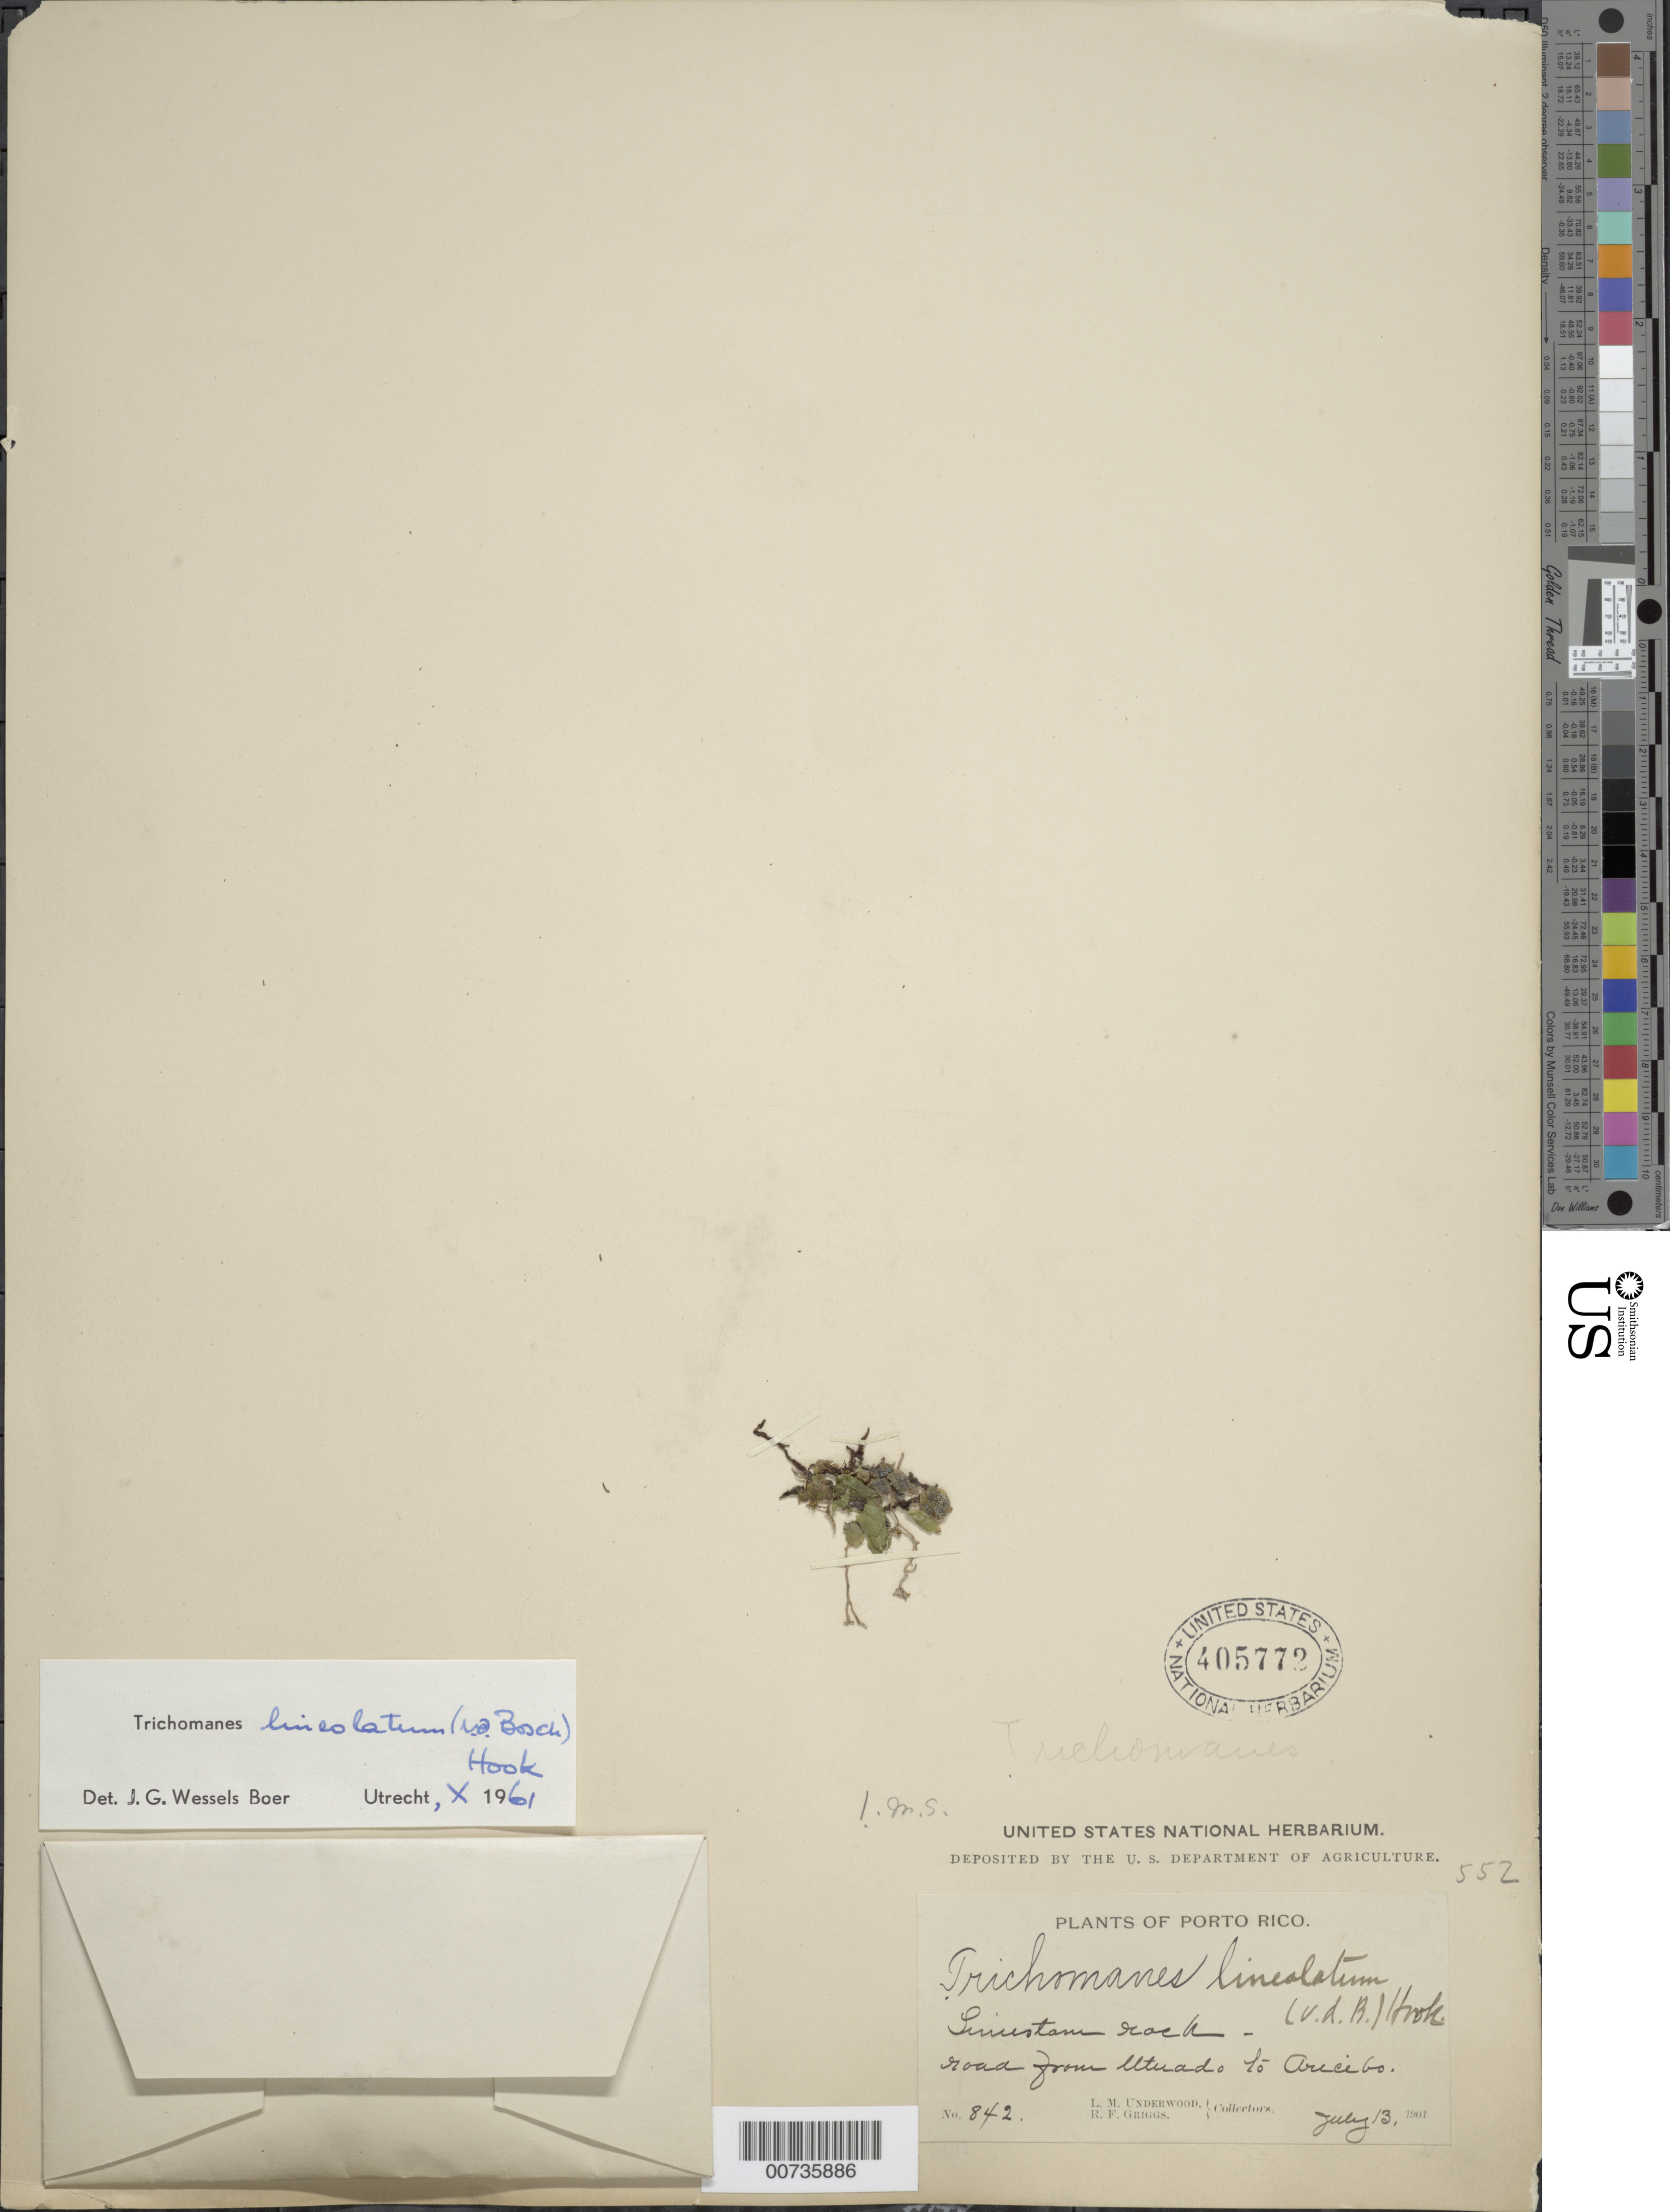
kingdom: Plantae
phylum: Tracheophyta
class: Polypodiopsida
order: Hymenophyllales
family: Hymenophyllaceae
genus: Didymoglossum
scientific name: Didymoglossum lineolatum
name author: Bosch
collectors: L. M. Underwood & R. F. Griggs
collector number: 842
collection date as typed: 13 Jul 1901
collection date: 1901-07-13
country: Puerto Rico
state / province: Arecibo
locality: Utuado to Arecibo, road from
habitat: Limestone rocks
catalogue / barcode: US 405772